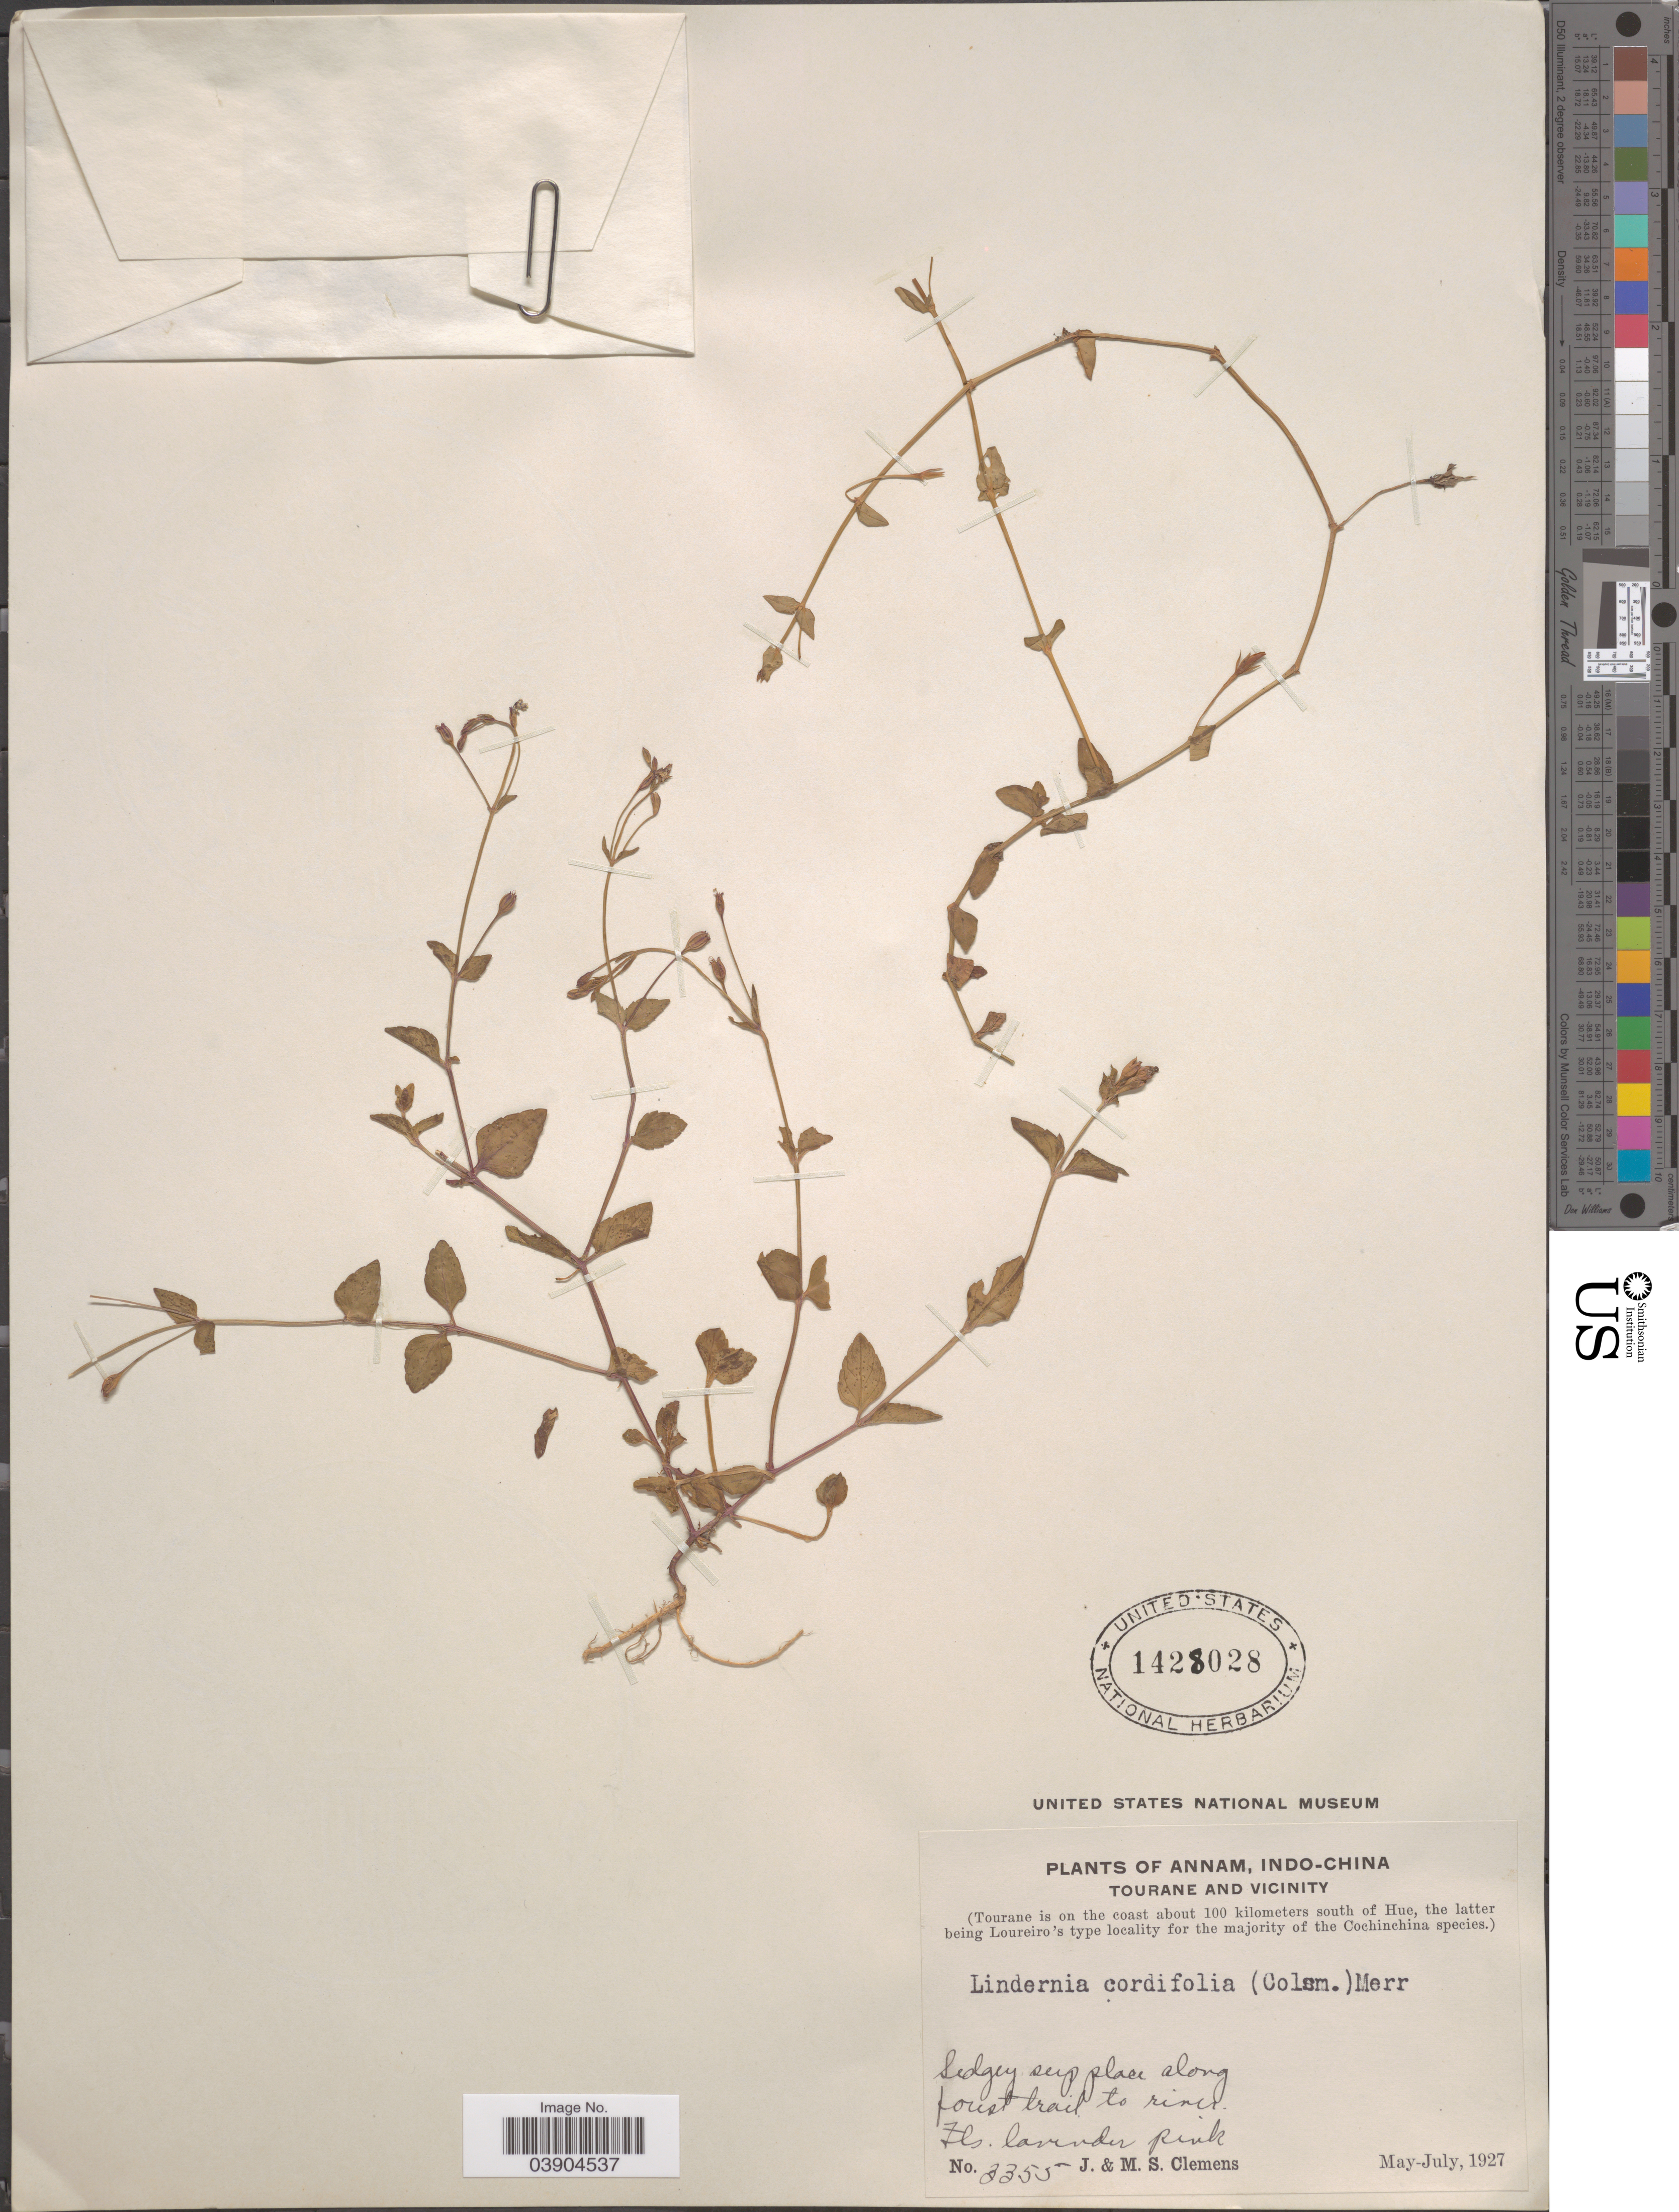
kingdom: Plantae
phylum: Tracheophyta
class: Magnoliopsida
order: Lamiales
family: Linderniaceae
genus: Lindernia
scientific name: Lindernia cordifolia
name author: (Colsm.) Merr.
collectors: J. Clemens & M. S. Clemens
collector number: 3355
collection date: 1927-05/1927-07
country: Vietnam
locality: Annam, Indo-China. Tourane and vicinity. (Tourane is on the coast about 100 kilometers south of Hue, the latter being Loureiro's type locality for the majority of the Cochinchina species.)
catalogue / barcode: US 1428028